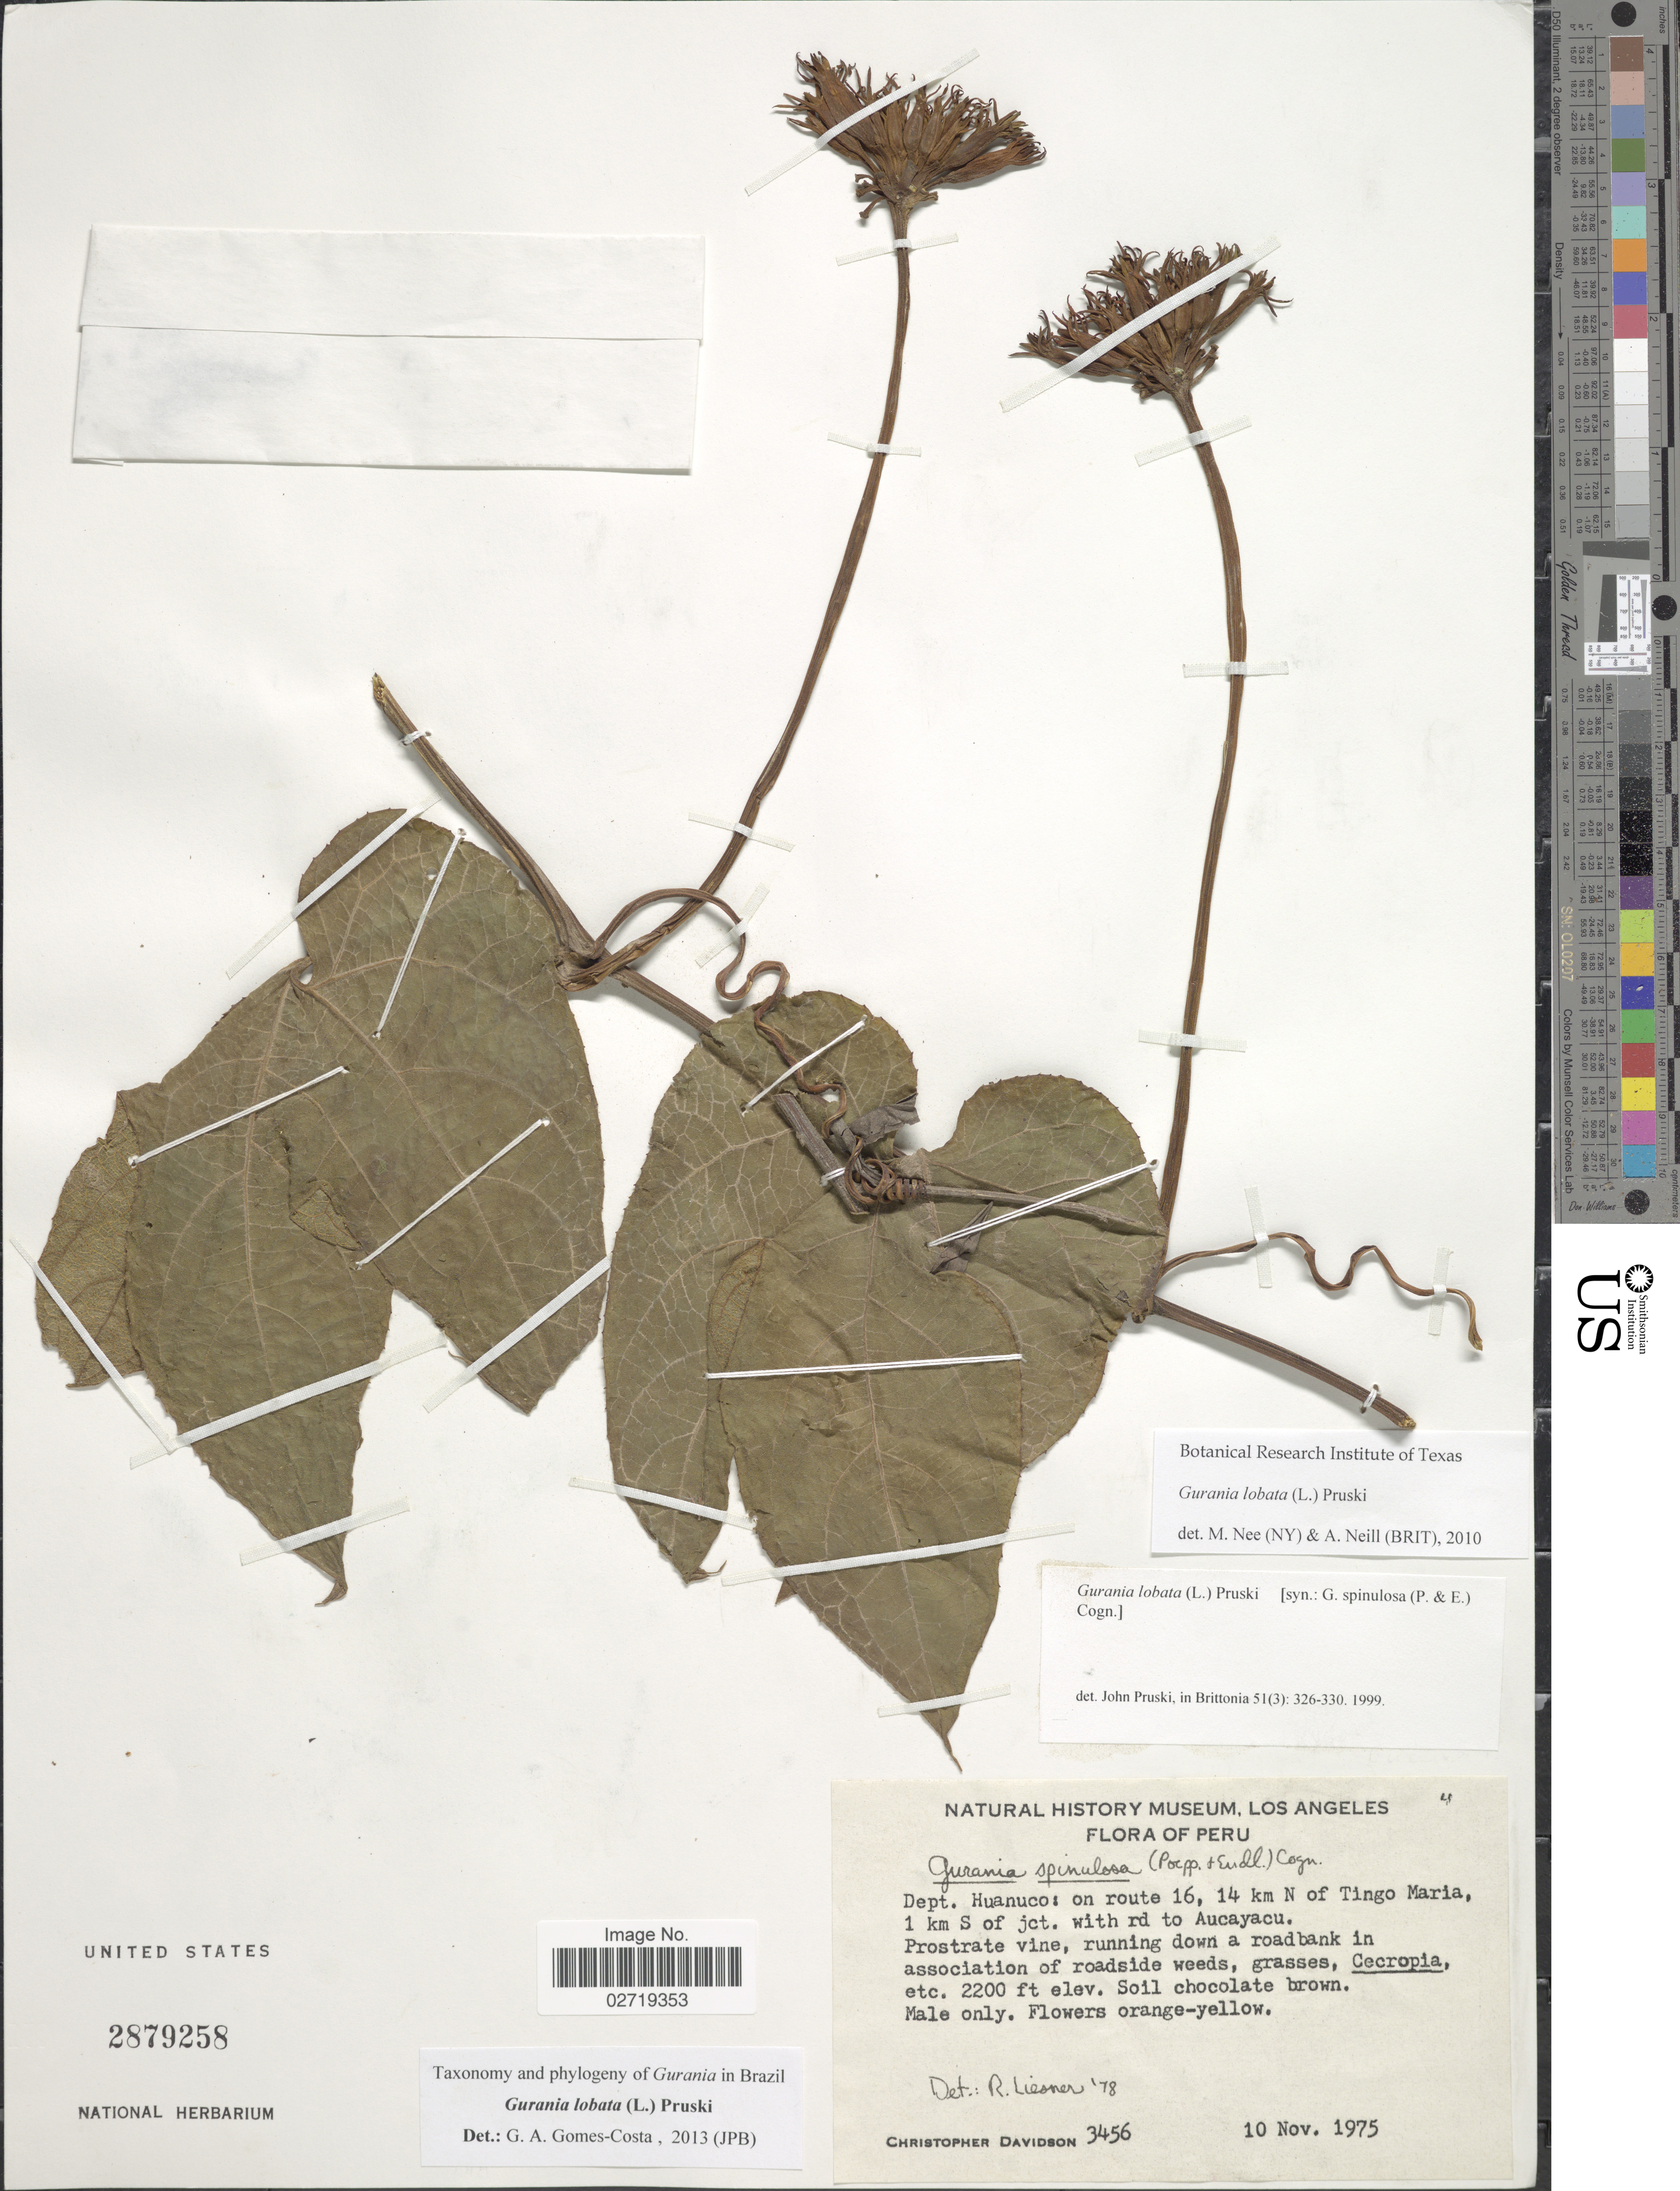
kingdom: Plantae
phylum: Tracheophyta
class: Magnoliopsida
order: Cucurbitales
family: Cucurbitaceae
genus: Gurania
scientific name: Gurania lobata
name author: (L.) Pruski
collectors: C. Davidson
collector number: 3456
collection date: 1975-11-10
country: Peru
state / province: Huánuco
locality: Dept. Huanuco: on route 16, 14 km N of Tingo Maria, 1 km S of jct with rd to Aucayacu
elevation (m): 671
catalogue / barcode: US 2879258